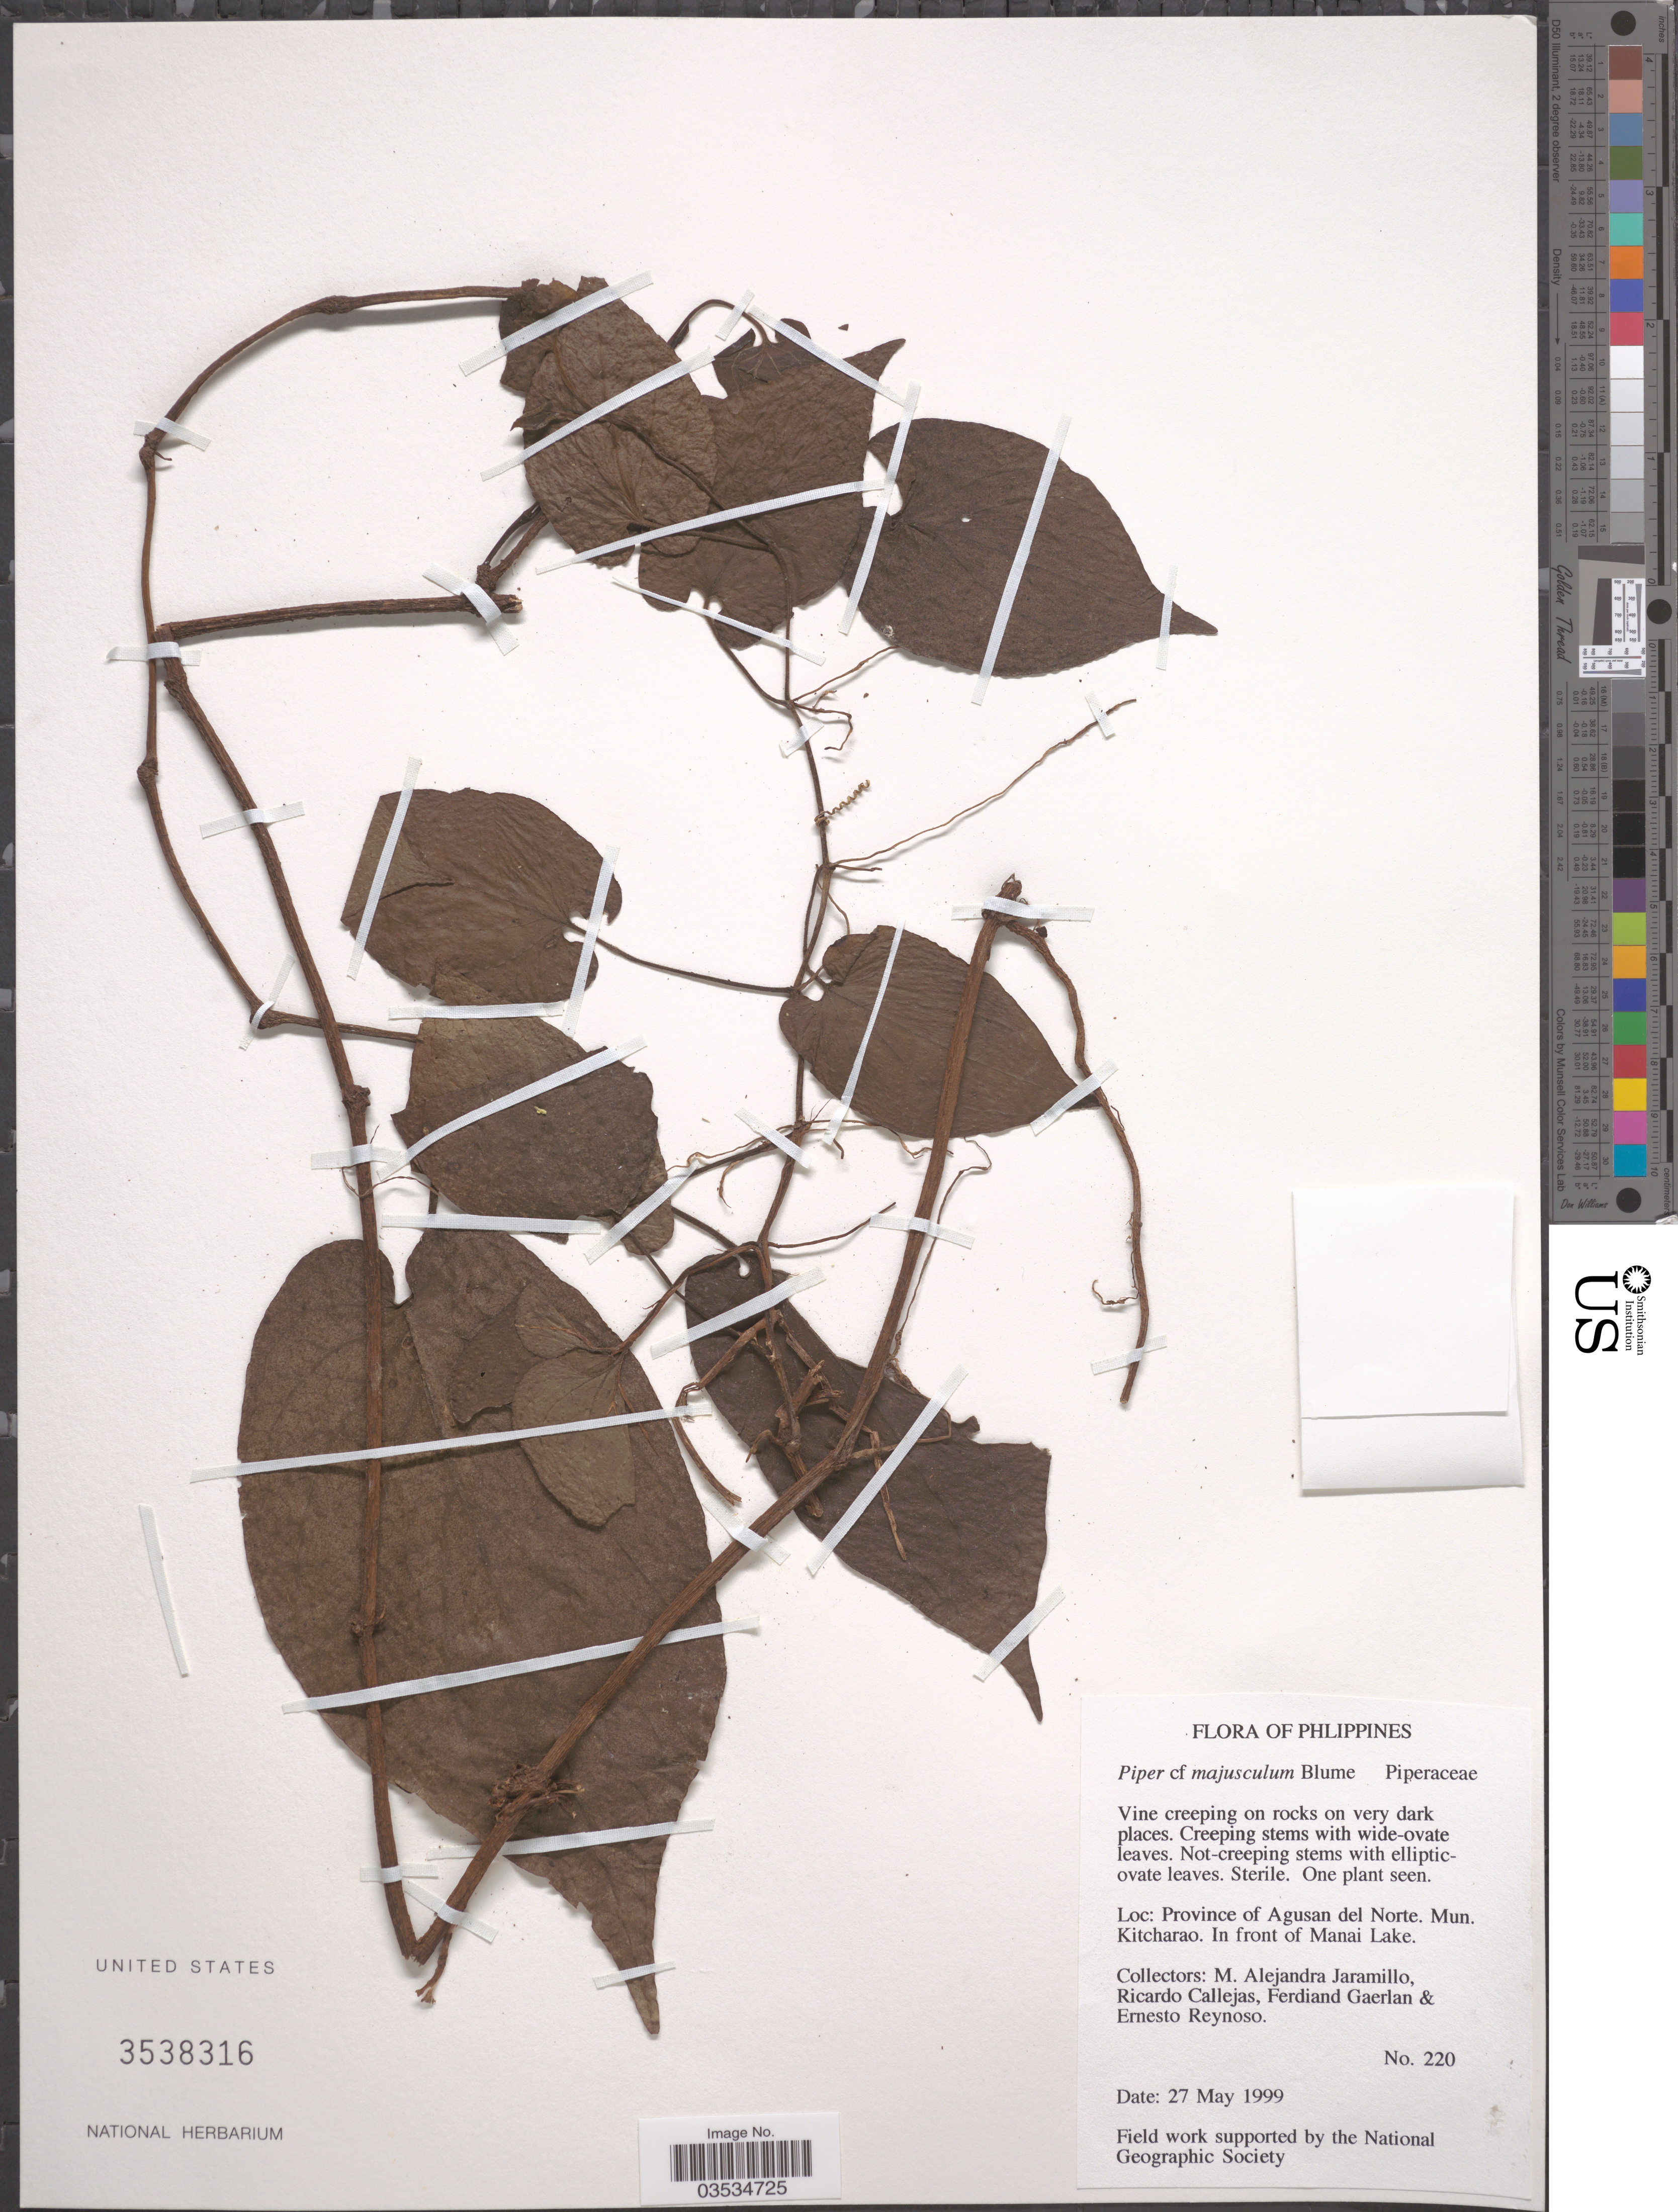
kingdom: Plantae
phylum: Tracheophyta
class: Magnoliopsida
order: Piperales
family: Piperaceae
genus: Piper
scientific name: Piper majusculum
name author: Blume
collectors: M. A. Jaramillo, R. Callejas, F. Gaerlan & E. Reynoso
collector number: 220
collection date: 1999-05-27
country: Philippines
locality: Province of Agusan del Norte. Mun. Kitcharao. In front of Manai Lake.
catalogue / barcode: US 3538316